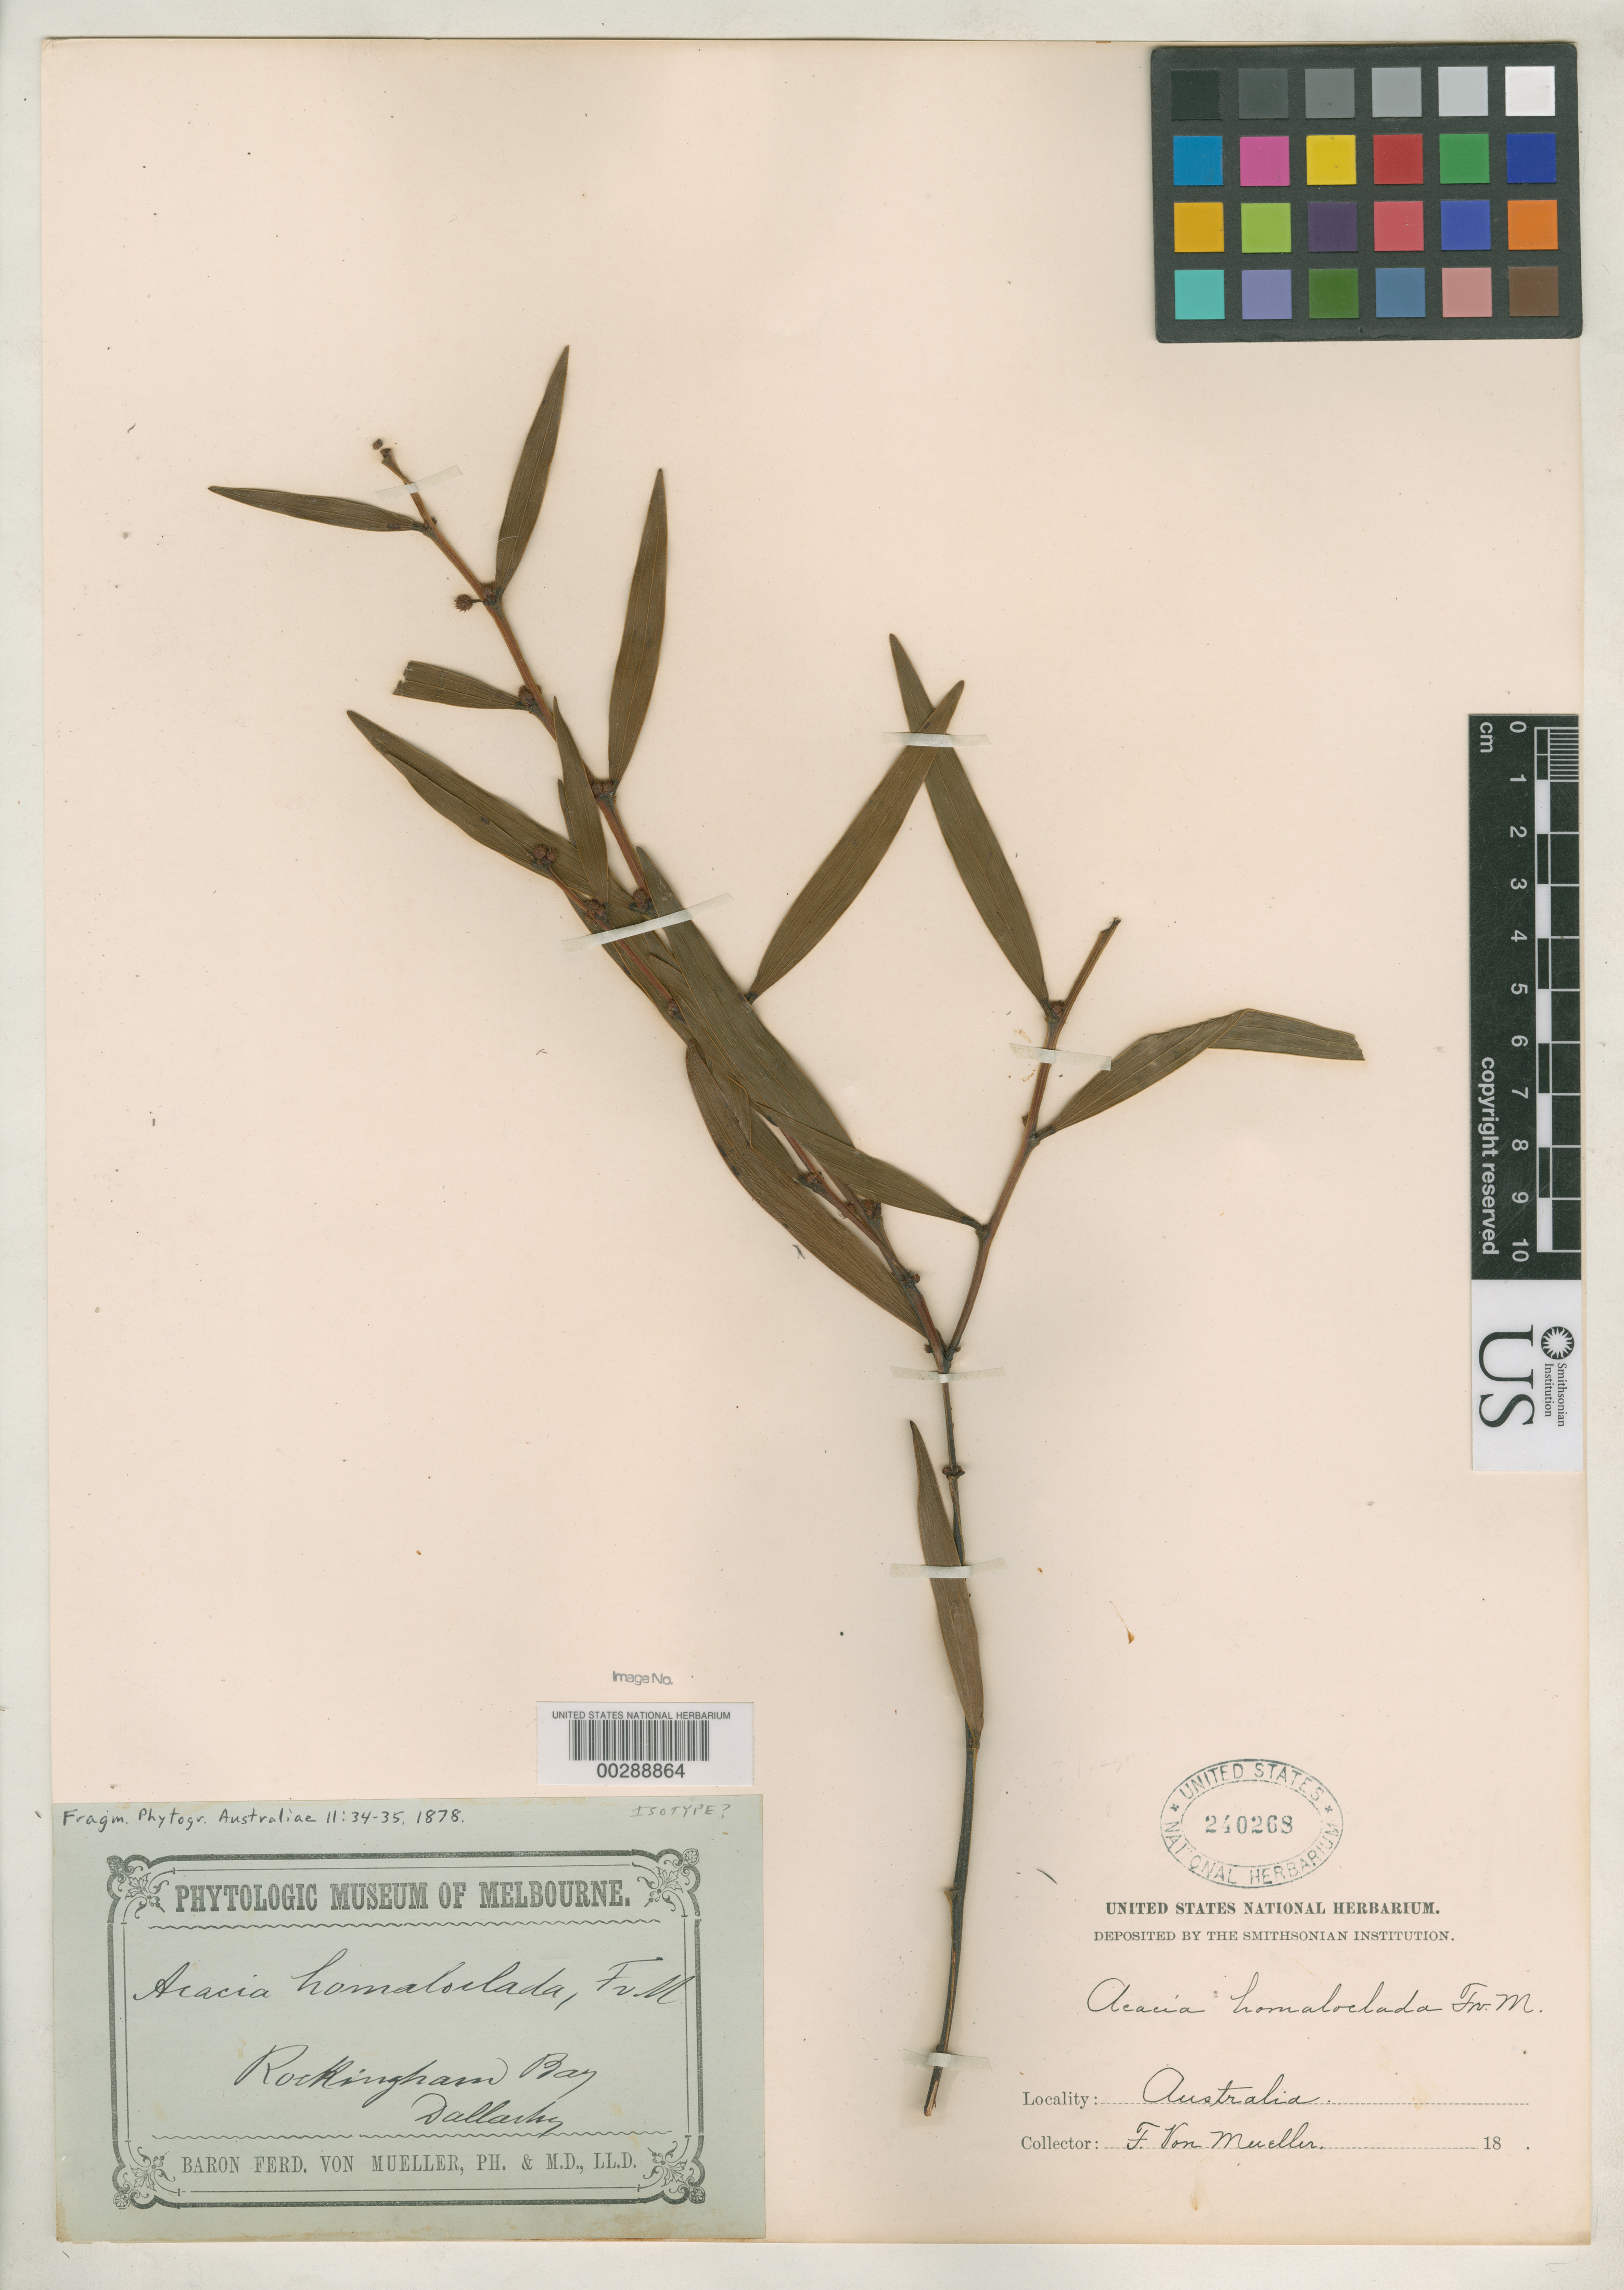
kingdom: Plantae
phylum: Tracheophyta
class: Magnoliopsida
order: Fabales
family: Fabaceae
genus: Acacia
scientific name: Acacia homaloclada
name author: F. Muell.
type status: Isotype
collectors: F. Mueller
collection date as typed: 18--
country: Australia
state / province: Queensland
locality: Rockingham Bay, Dallarky.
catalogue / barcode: US 240268